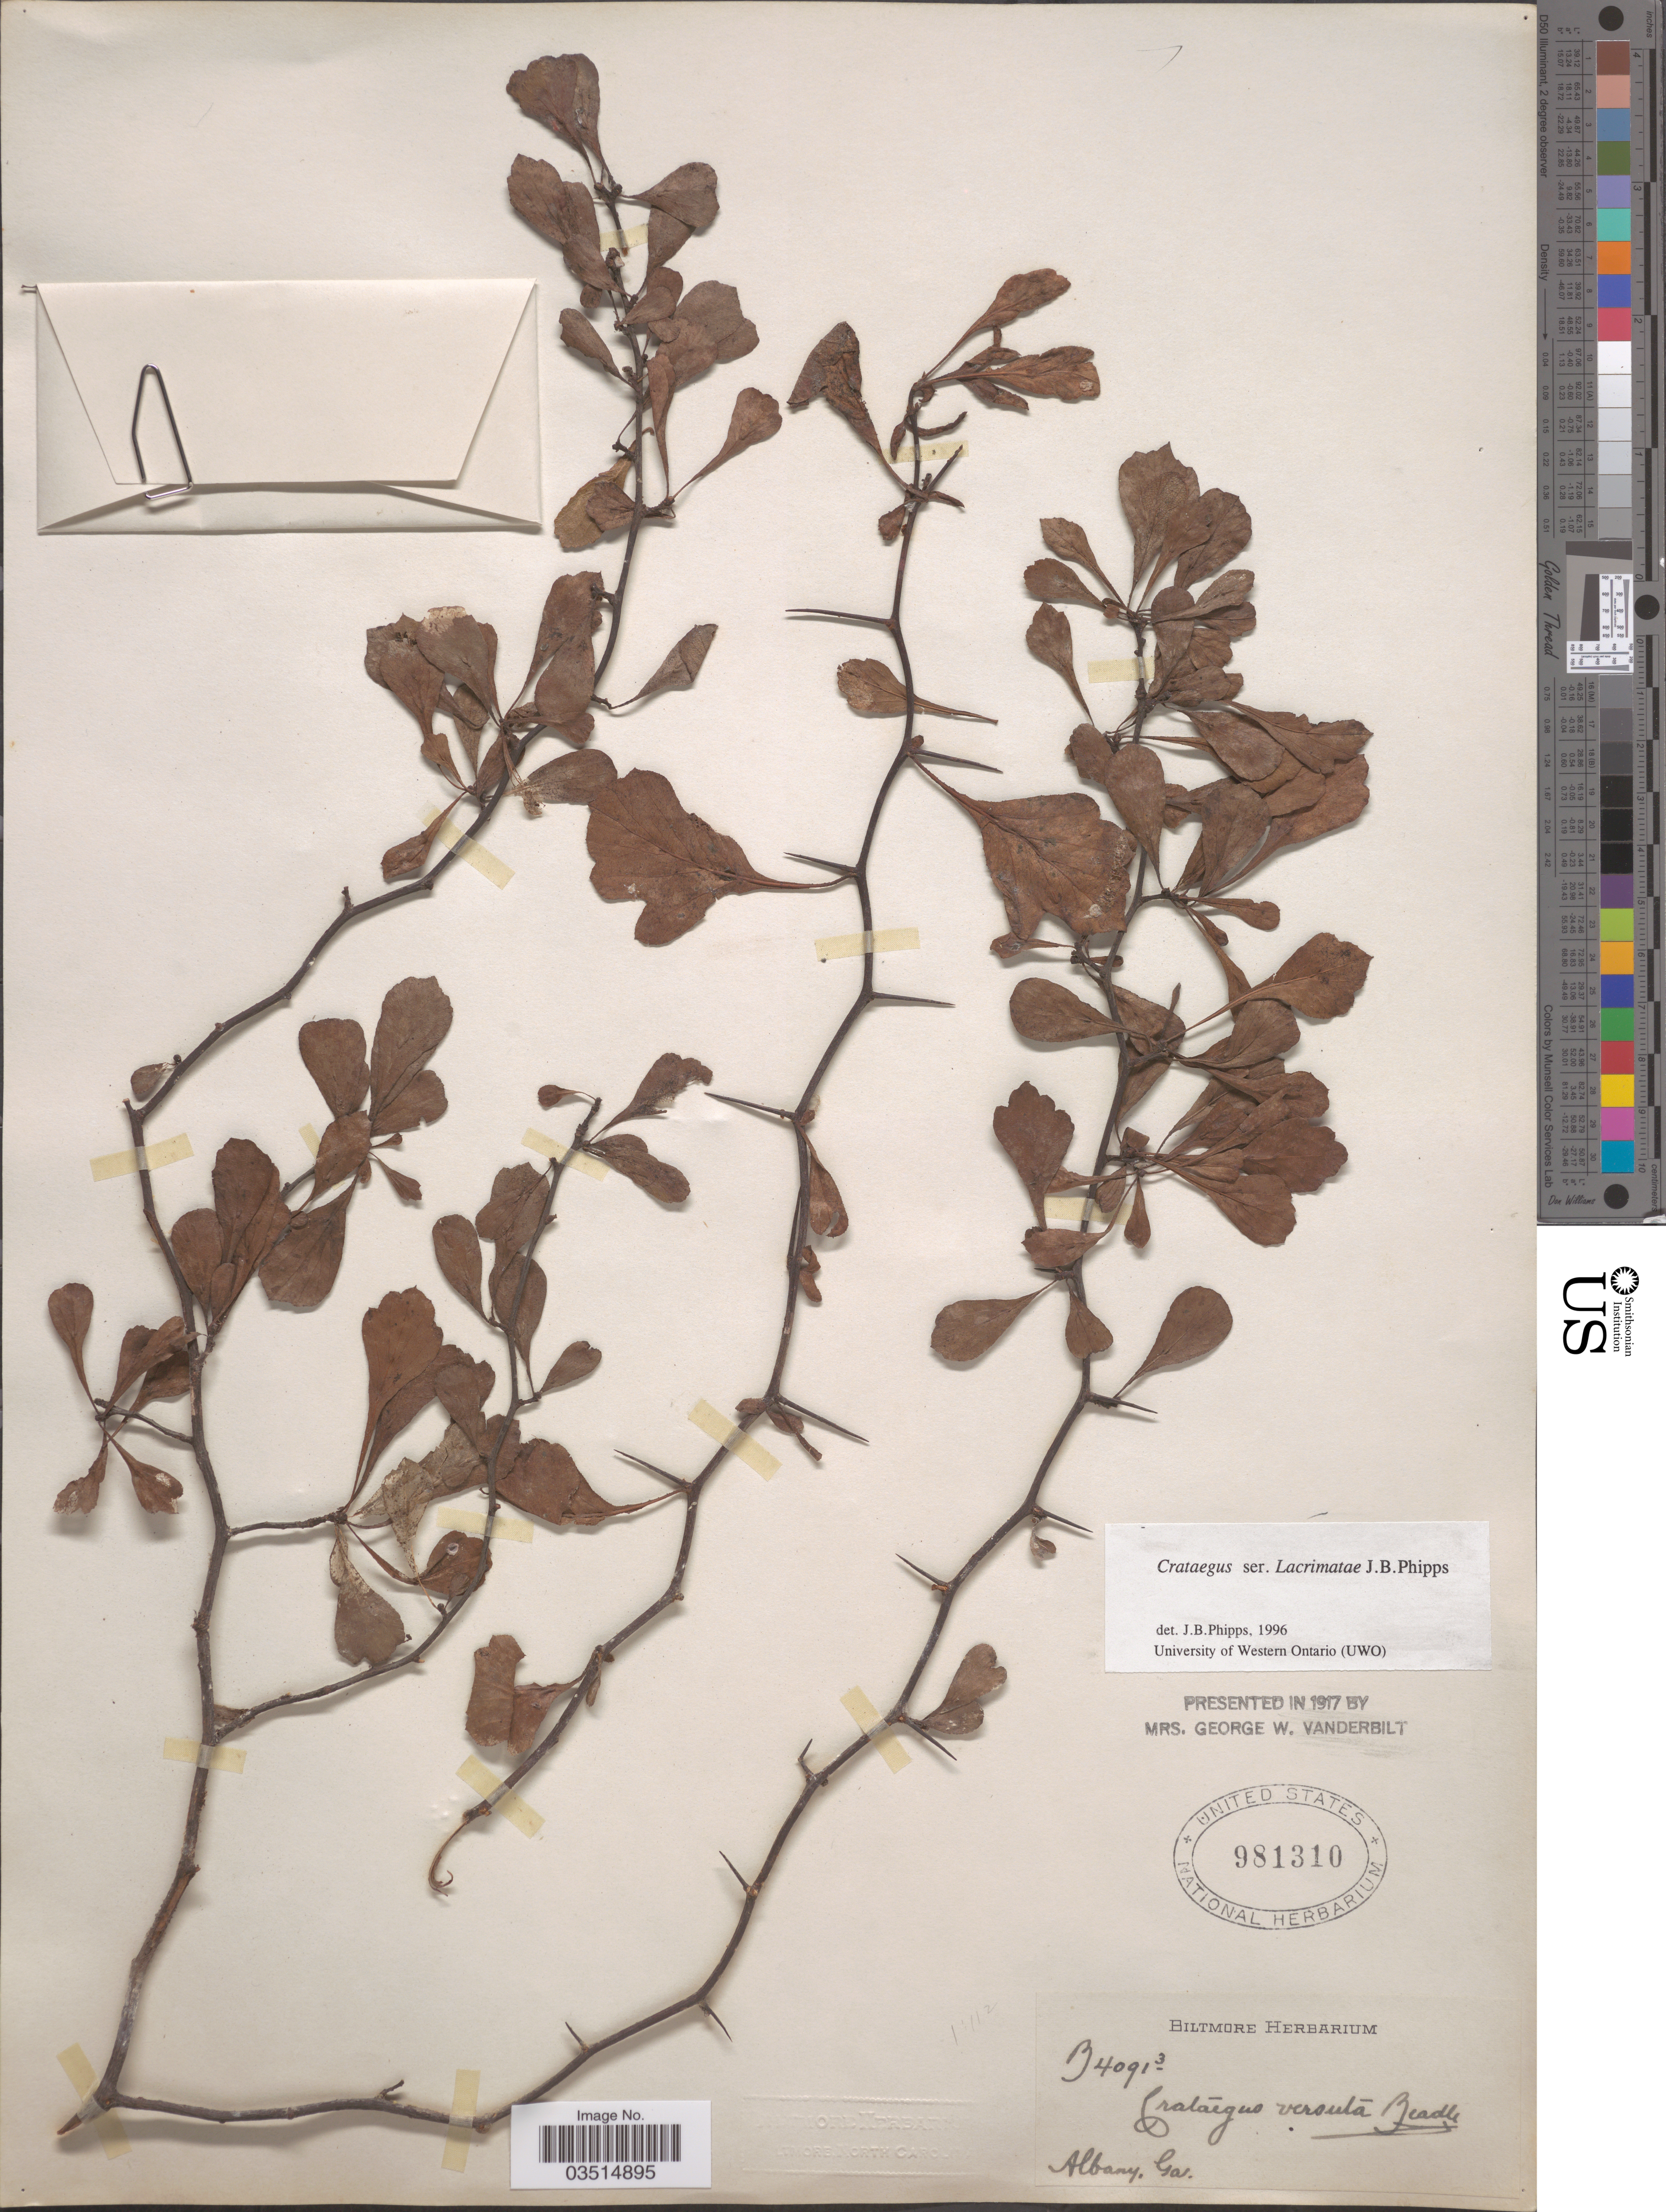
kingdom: Plantae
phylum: Tracheophyta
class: Magnoliopsida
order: Rosales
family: Rosaceae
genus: Crataegus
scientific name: Crataegus floridana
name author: Sarg.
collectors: ex herb. Biltmore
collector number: B4091³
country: United States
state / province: Georgia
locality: Albany.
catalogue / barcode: US 981310